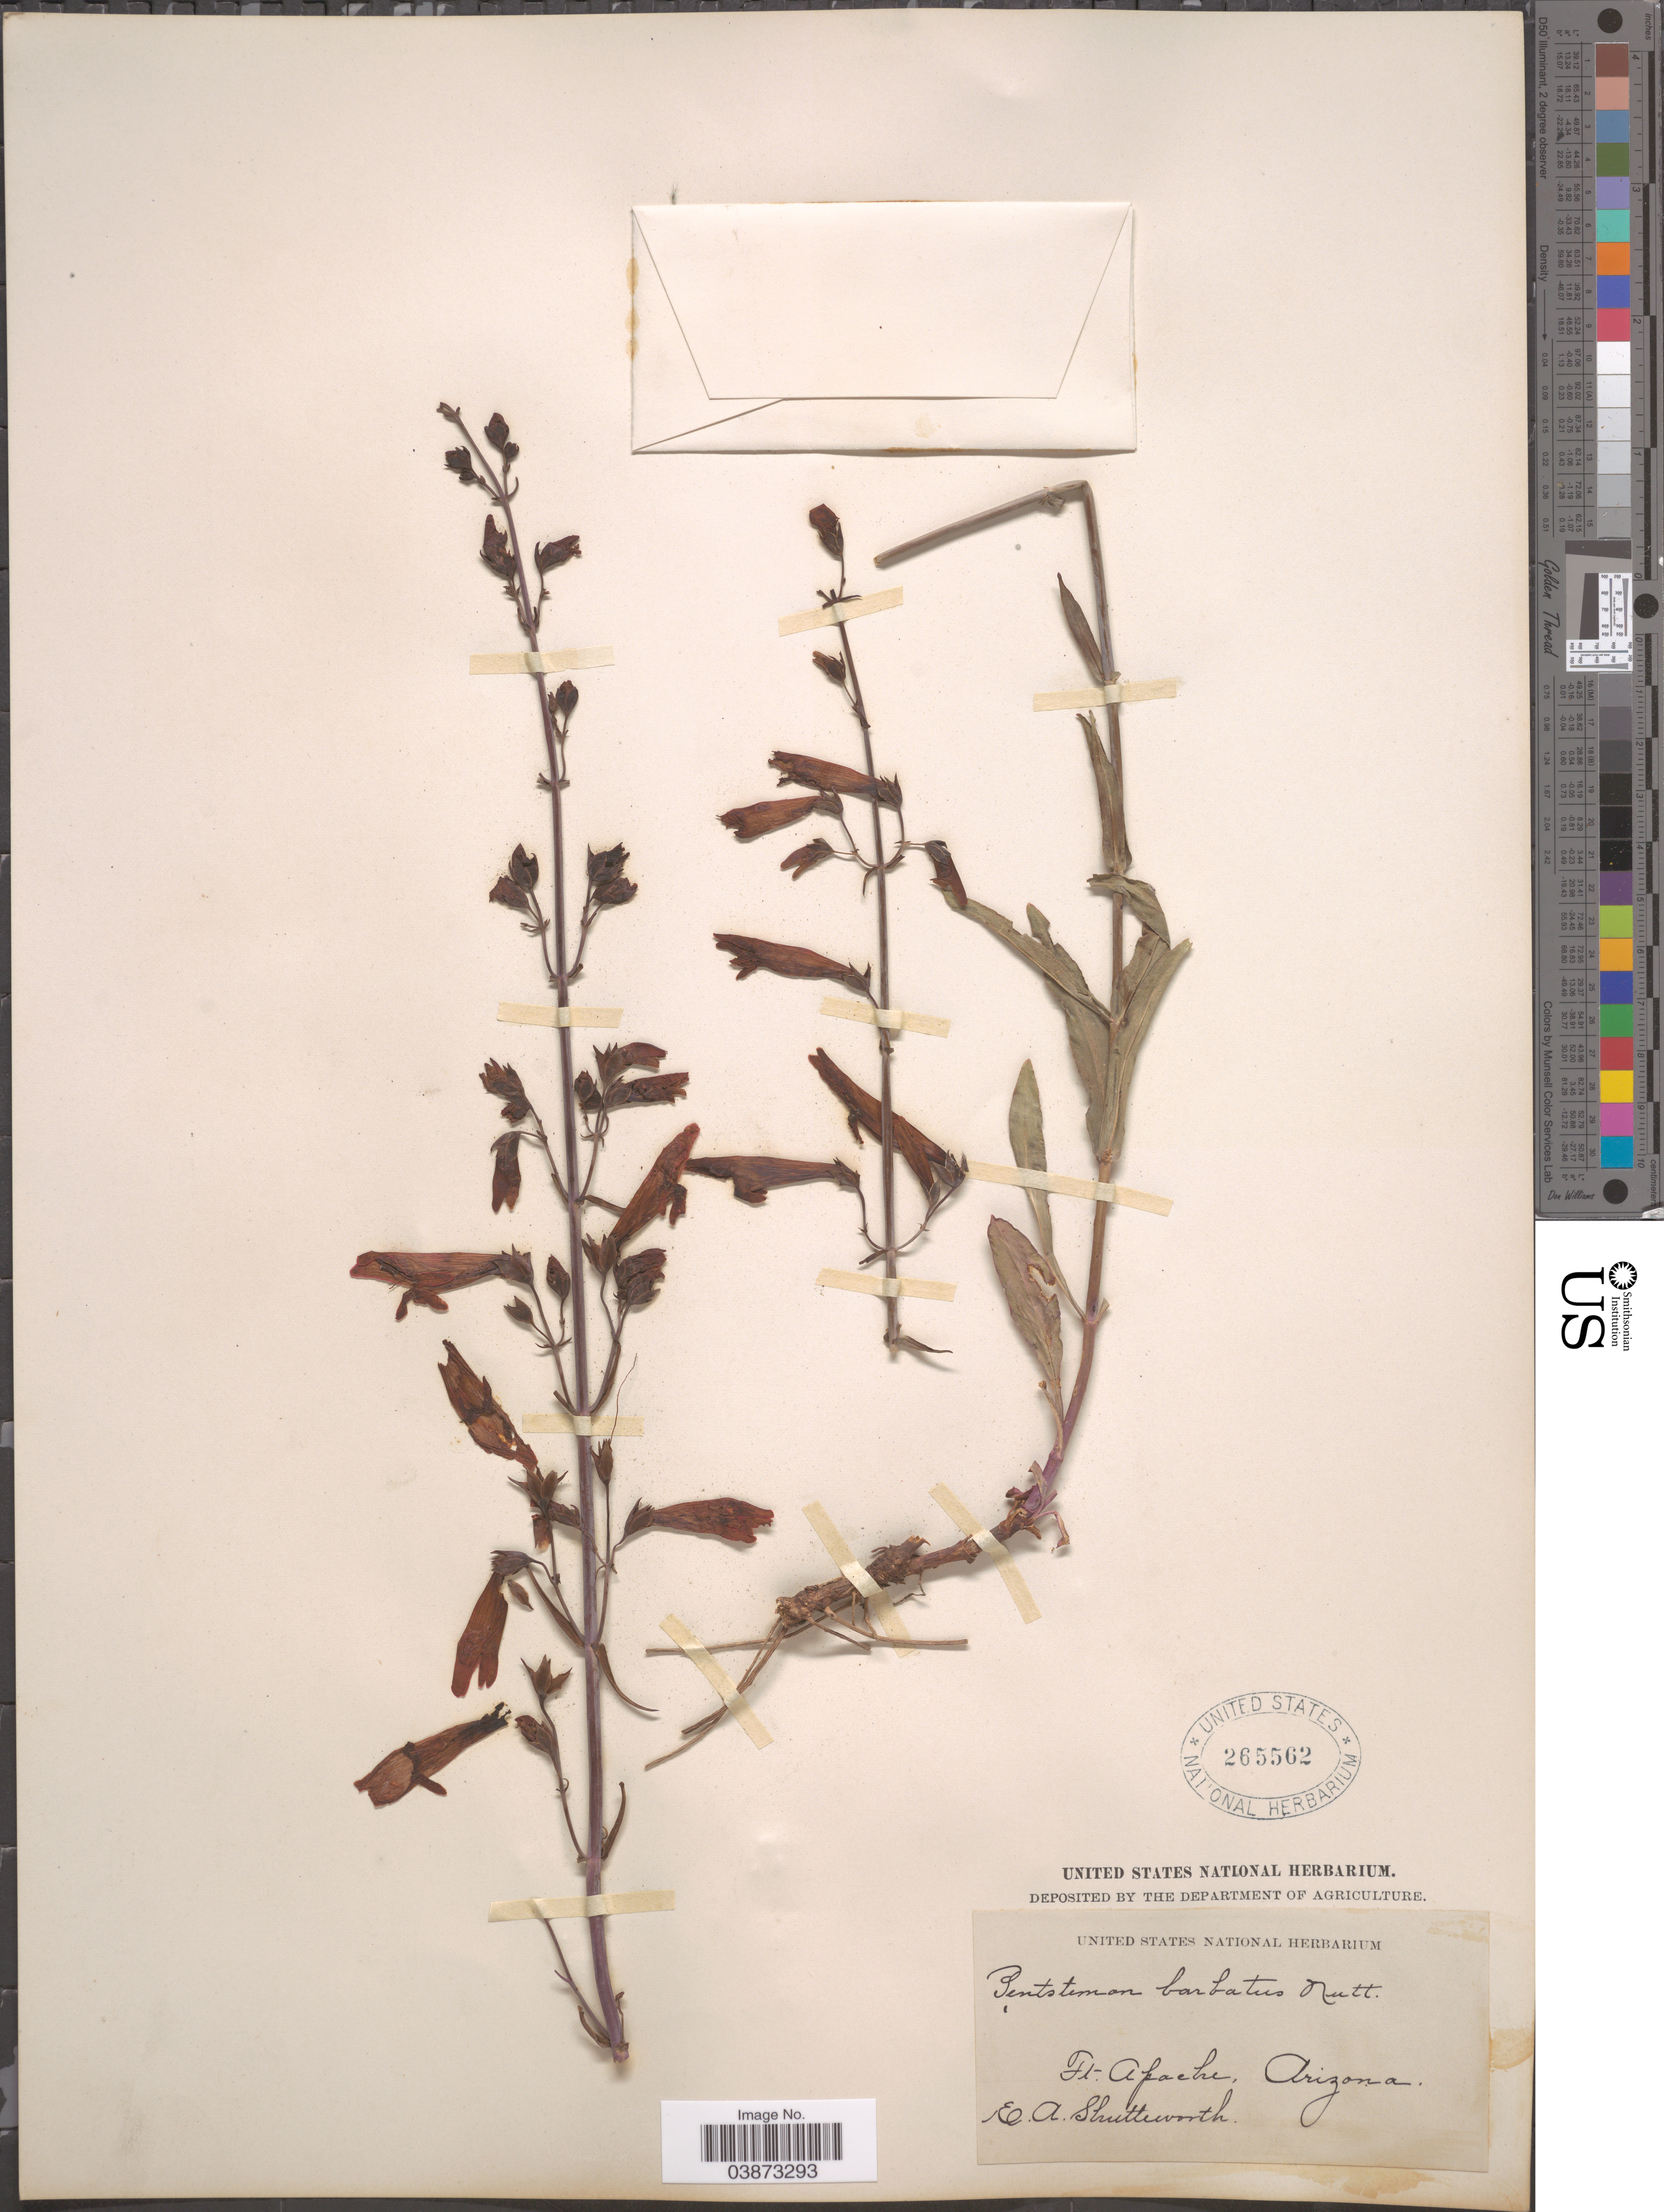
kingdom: Plantae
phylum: Tracheophyta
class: Magnoliopsida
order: Lamiales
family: Plantaginaceae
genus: Penstemon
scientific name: Penstemon barbatus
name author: (Cav.) Roth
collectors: E. Shuttleworth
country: United States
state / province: Arizona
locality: Ft. Apache.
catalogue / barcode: US 265562